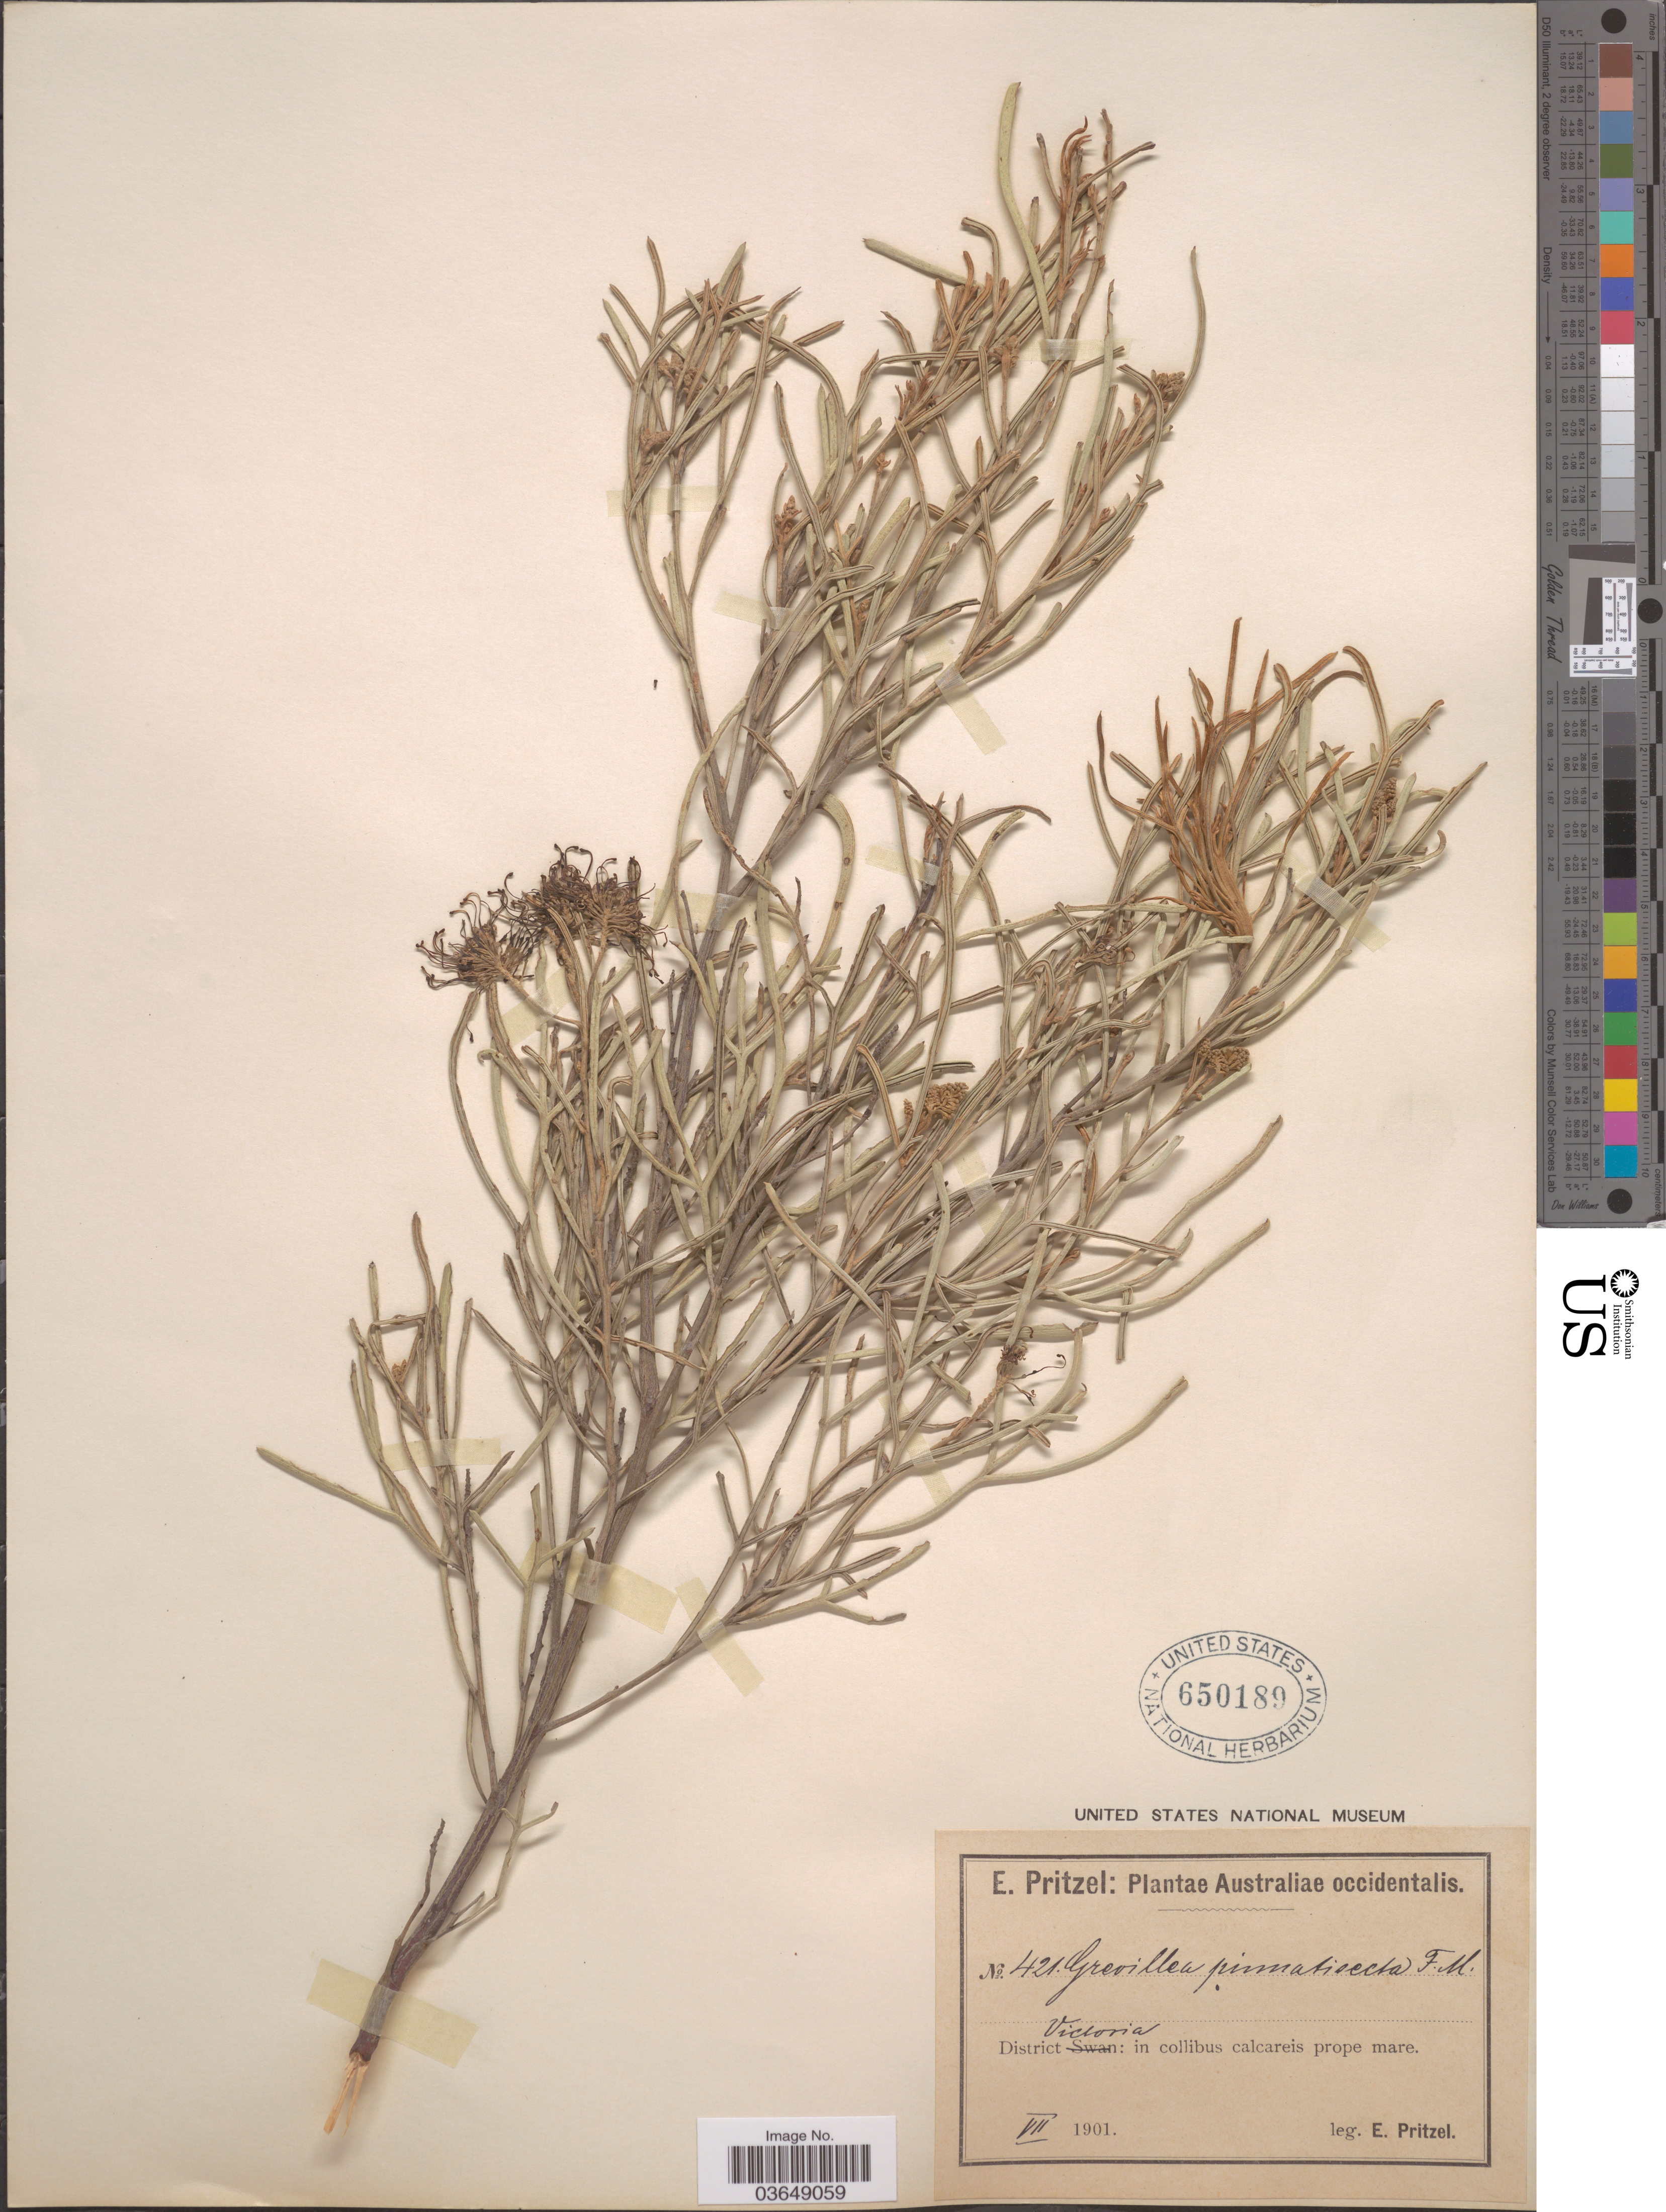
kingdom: Plantae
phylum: Tracheophyta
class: Magnoliopsida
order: Proteales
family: Proteaceae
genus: Grevillea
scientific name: Grevillea pinnatisecta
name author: F. Muell. ex Benth.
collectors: E. G. Pritzel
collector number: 421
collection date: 1901-07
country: Australia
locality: Australiae occidentalis. District Victoria: in collibus calcareis prope mare.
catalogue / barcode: US 650189